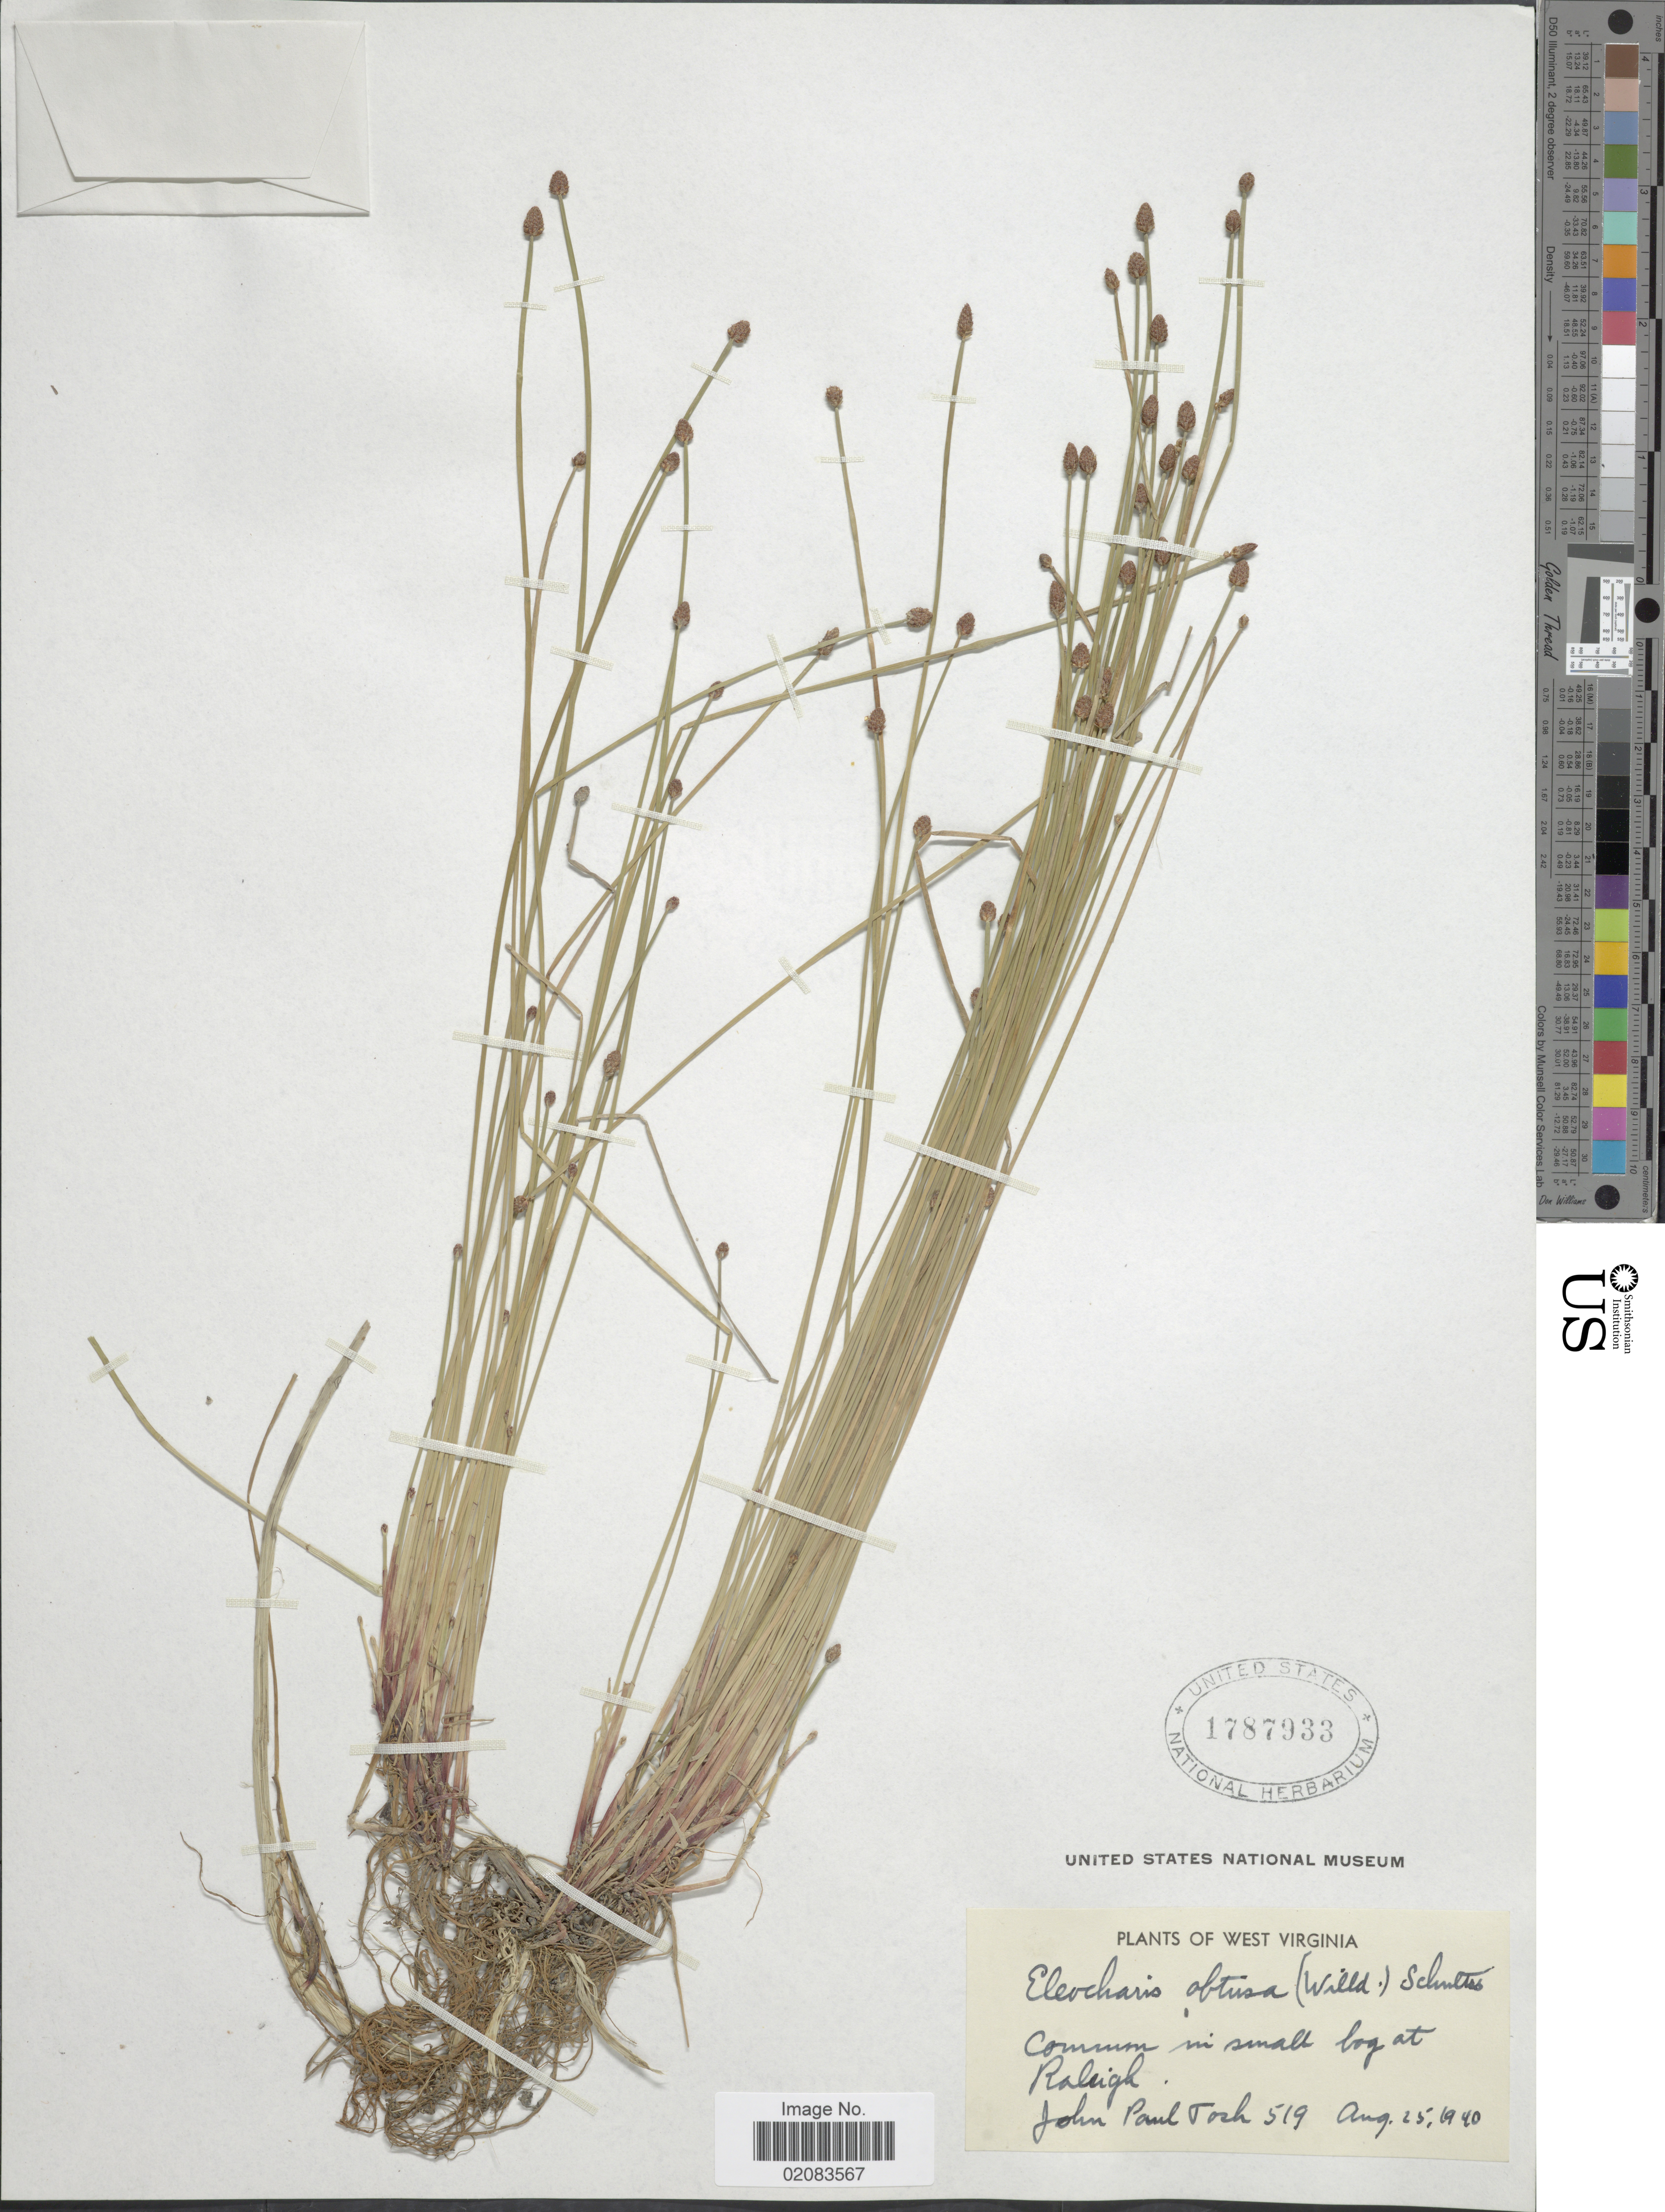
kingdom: Plantae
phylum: Tracheophyta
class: Liliopsida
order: Poales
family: Cyperaceae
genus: Eleocharis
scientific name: Eleocharis obtusa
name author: (Willd.) Schult.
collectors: J. Tosh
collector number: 519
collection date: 1940-08-25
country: United States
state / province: West Virginia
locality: Small bog at Raleigh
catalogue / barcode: US 1787933